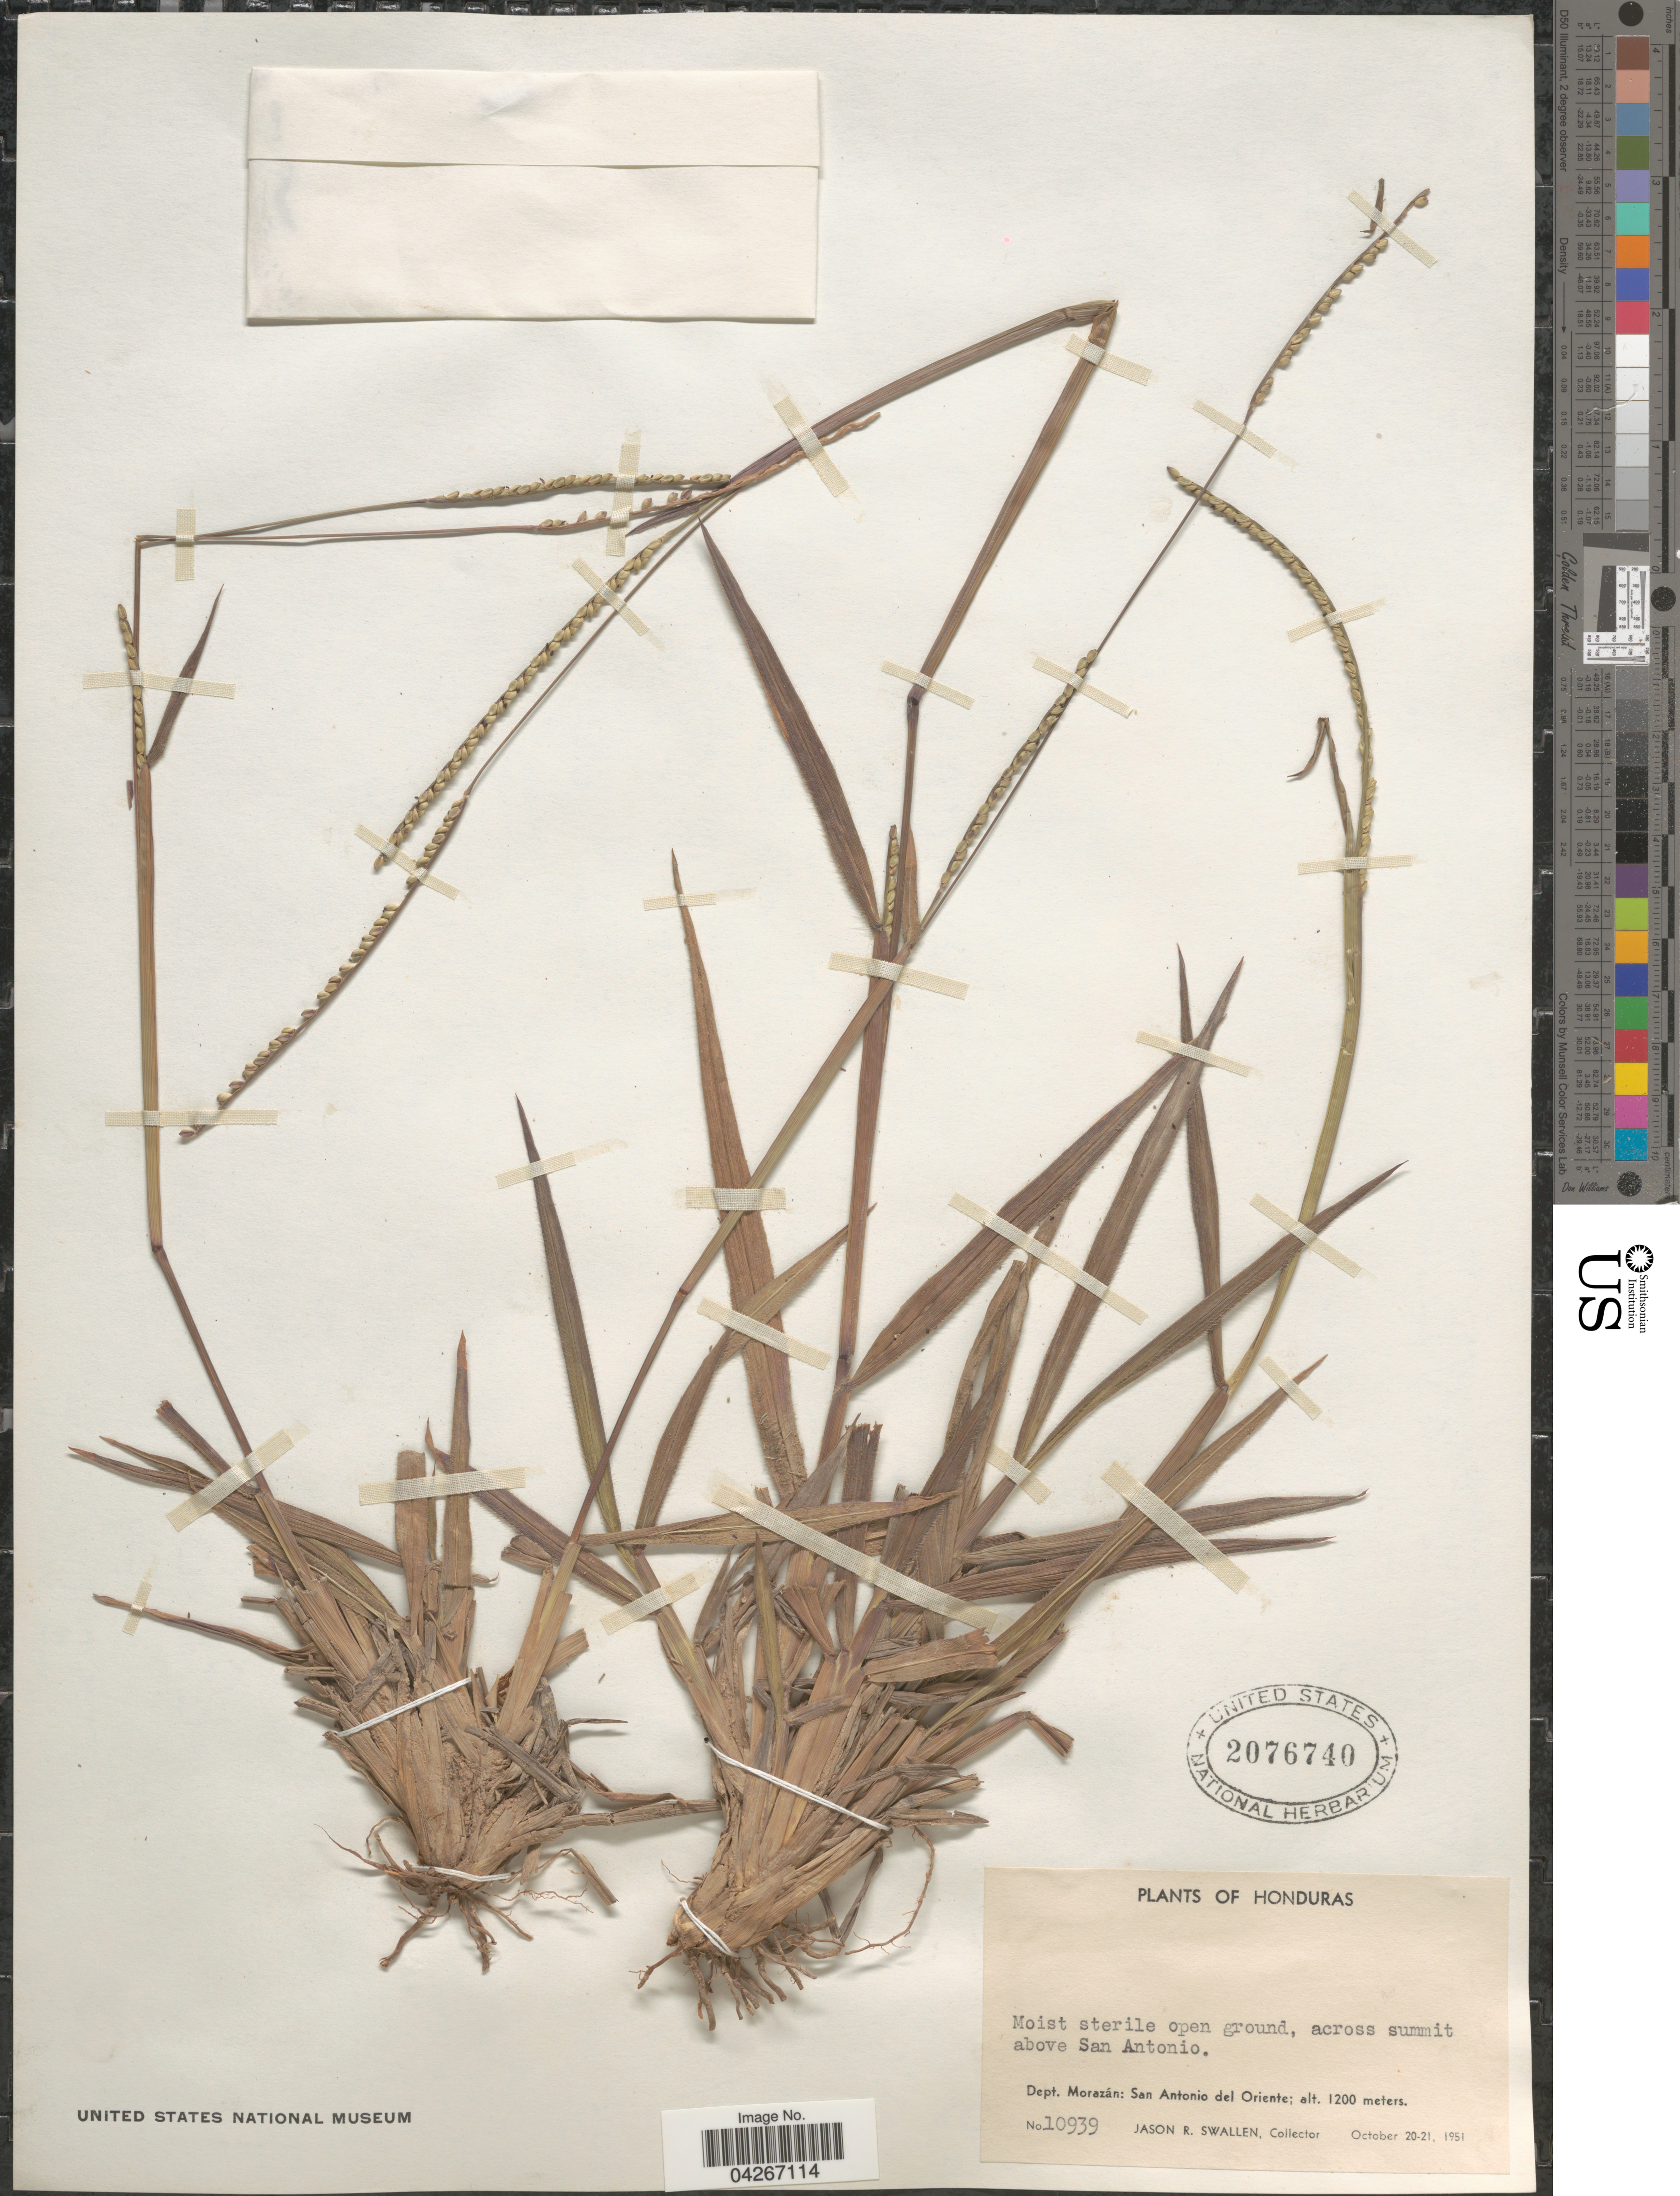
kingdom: Plantae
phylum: Tracheophyta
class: Liliopsida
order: Poales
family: Poaceae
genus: Paspalum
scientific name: Paspalum pilosum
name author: Lam.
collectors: J. R. Swallen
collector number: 10939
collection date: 1951-10-20/1951-10-21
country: Honduras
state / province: Fco. Morazán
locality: Moist sterile open ground, across summit above San Antonio. Dept. Morazán: San Antonio del Oriente.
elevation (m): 1200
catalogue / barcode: US 2076740